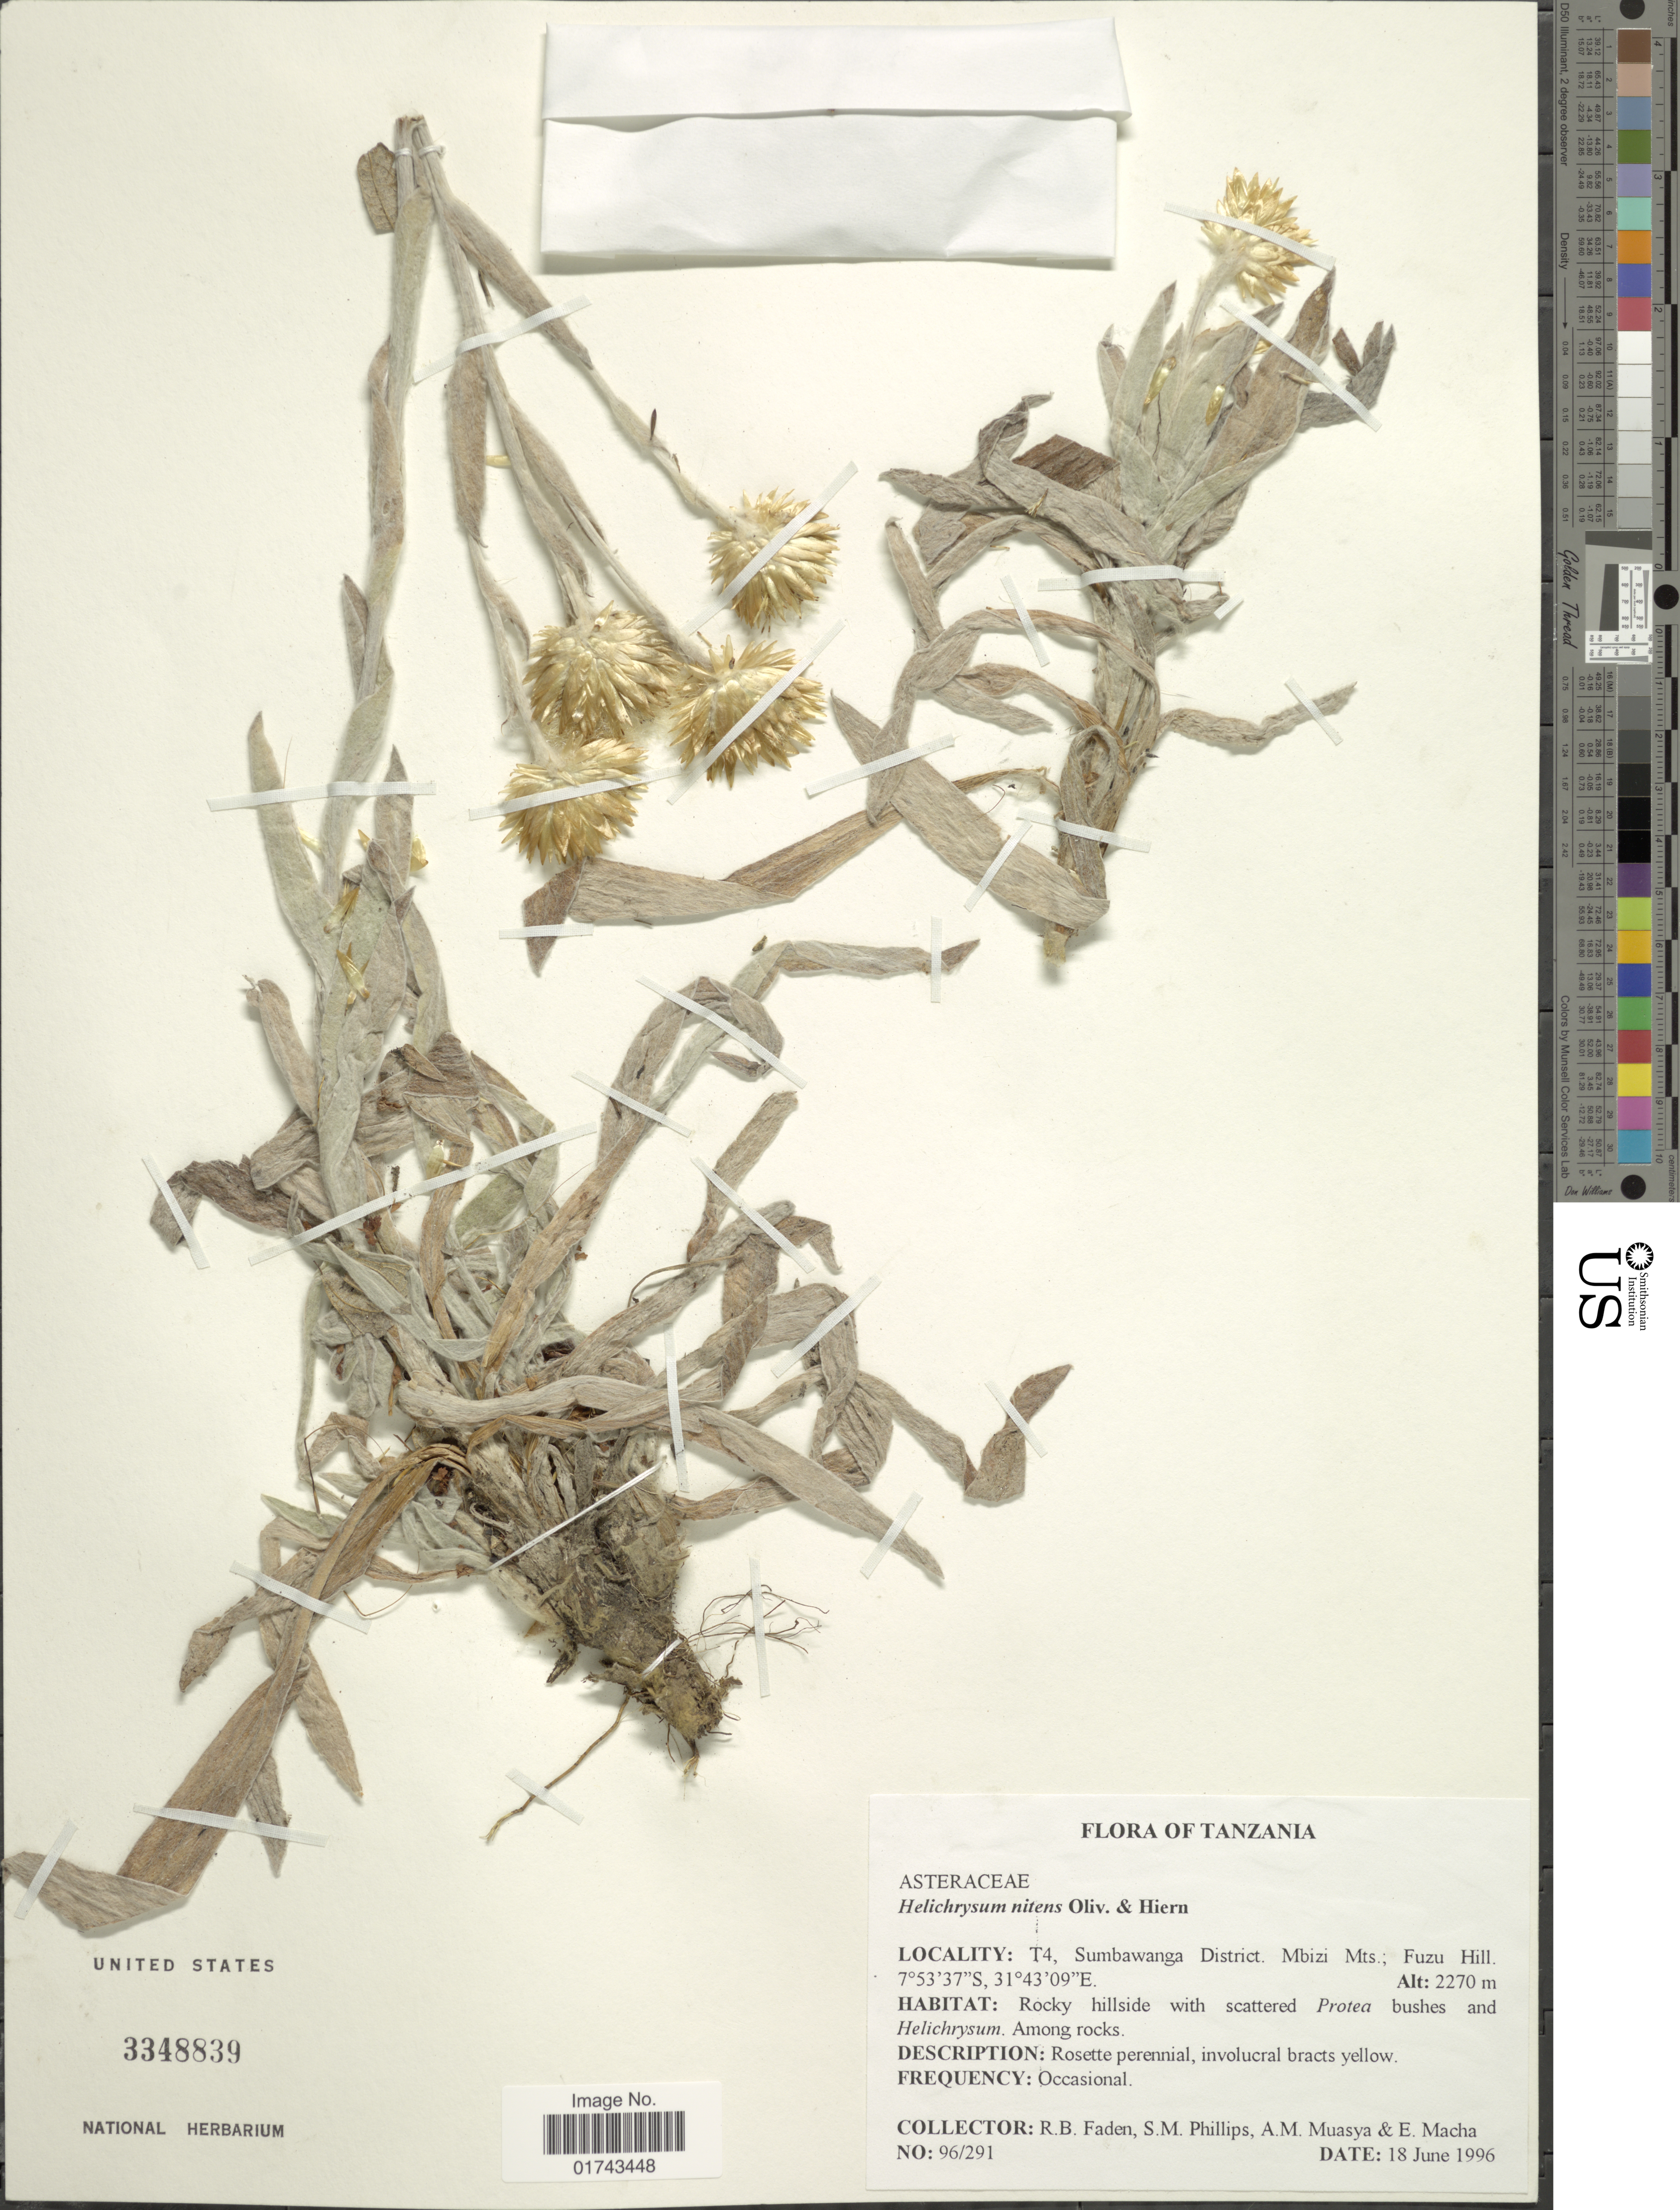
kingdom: Plantae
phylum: Tracheophyta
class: Magnoliopsida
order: Asterales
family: Asteraceae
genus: Helichrysum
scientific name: Helichrysum nitens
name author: Oliv. & Hiern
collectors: R. B. Faden, S. M. Phillips, A. Muasya & E. Macha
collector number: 96/291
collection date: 1996-06-18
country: Tanzania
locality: T4, Sumbawanga District, Mbizi Mts., Fuzu Hill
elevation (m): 2270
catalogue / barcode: US 3348839